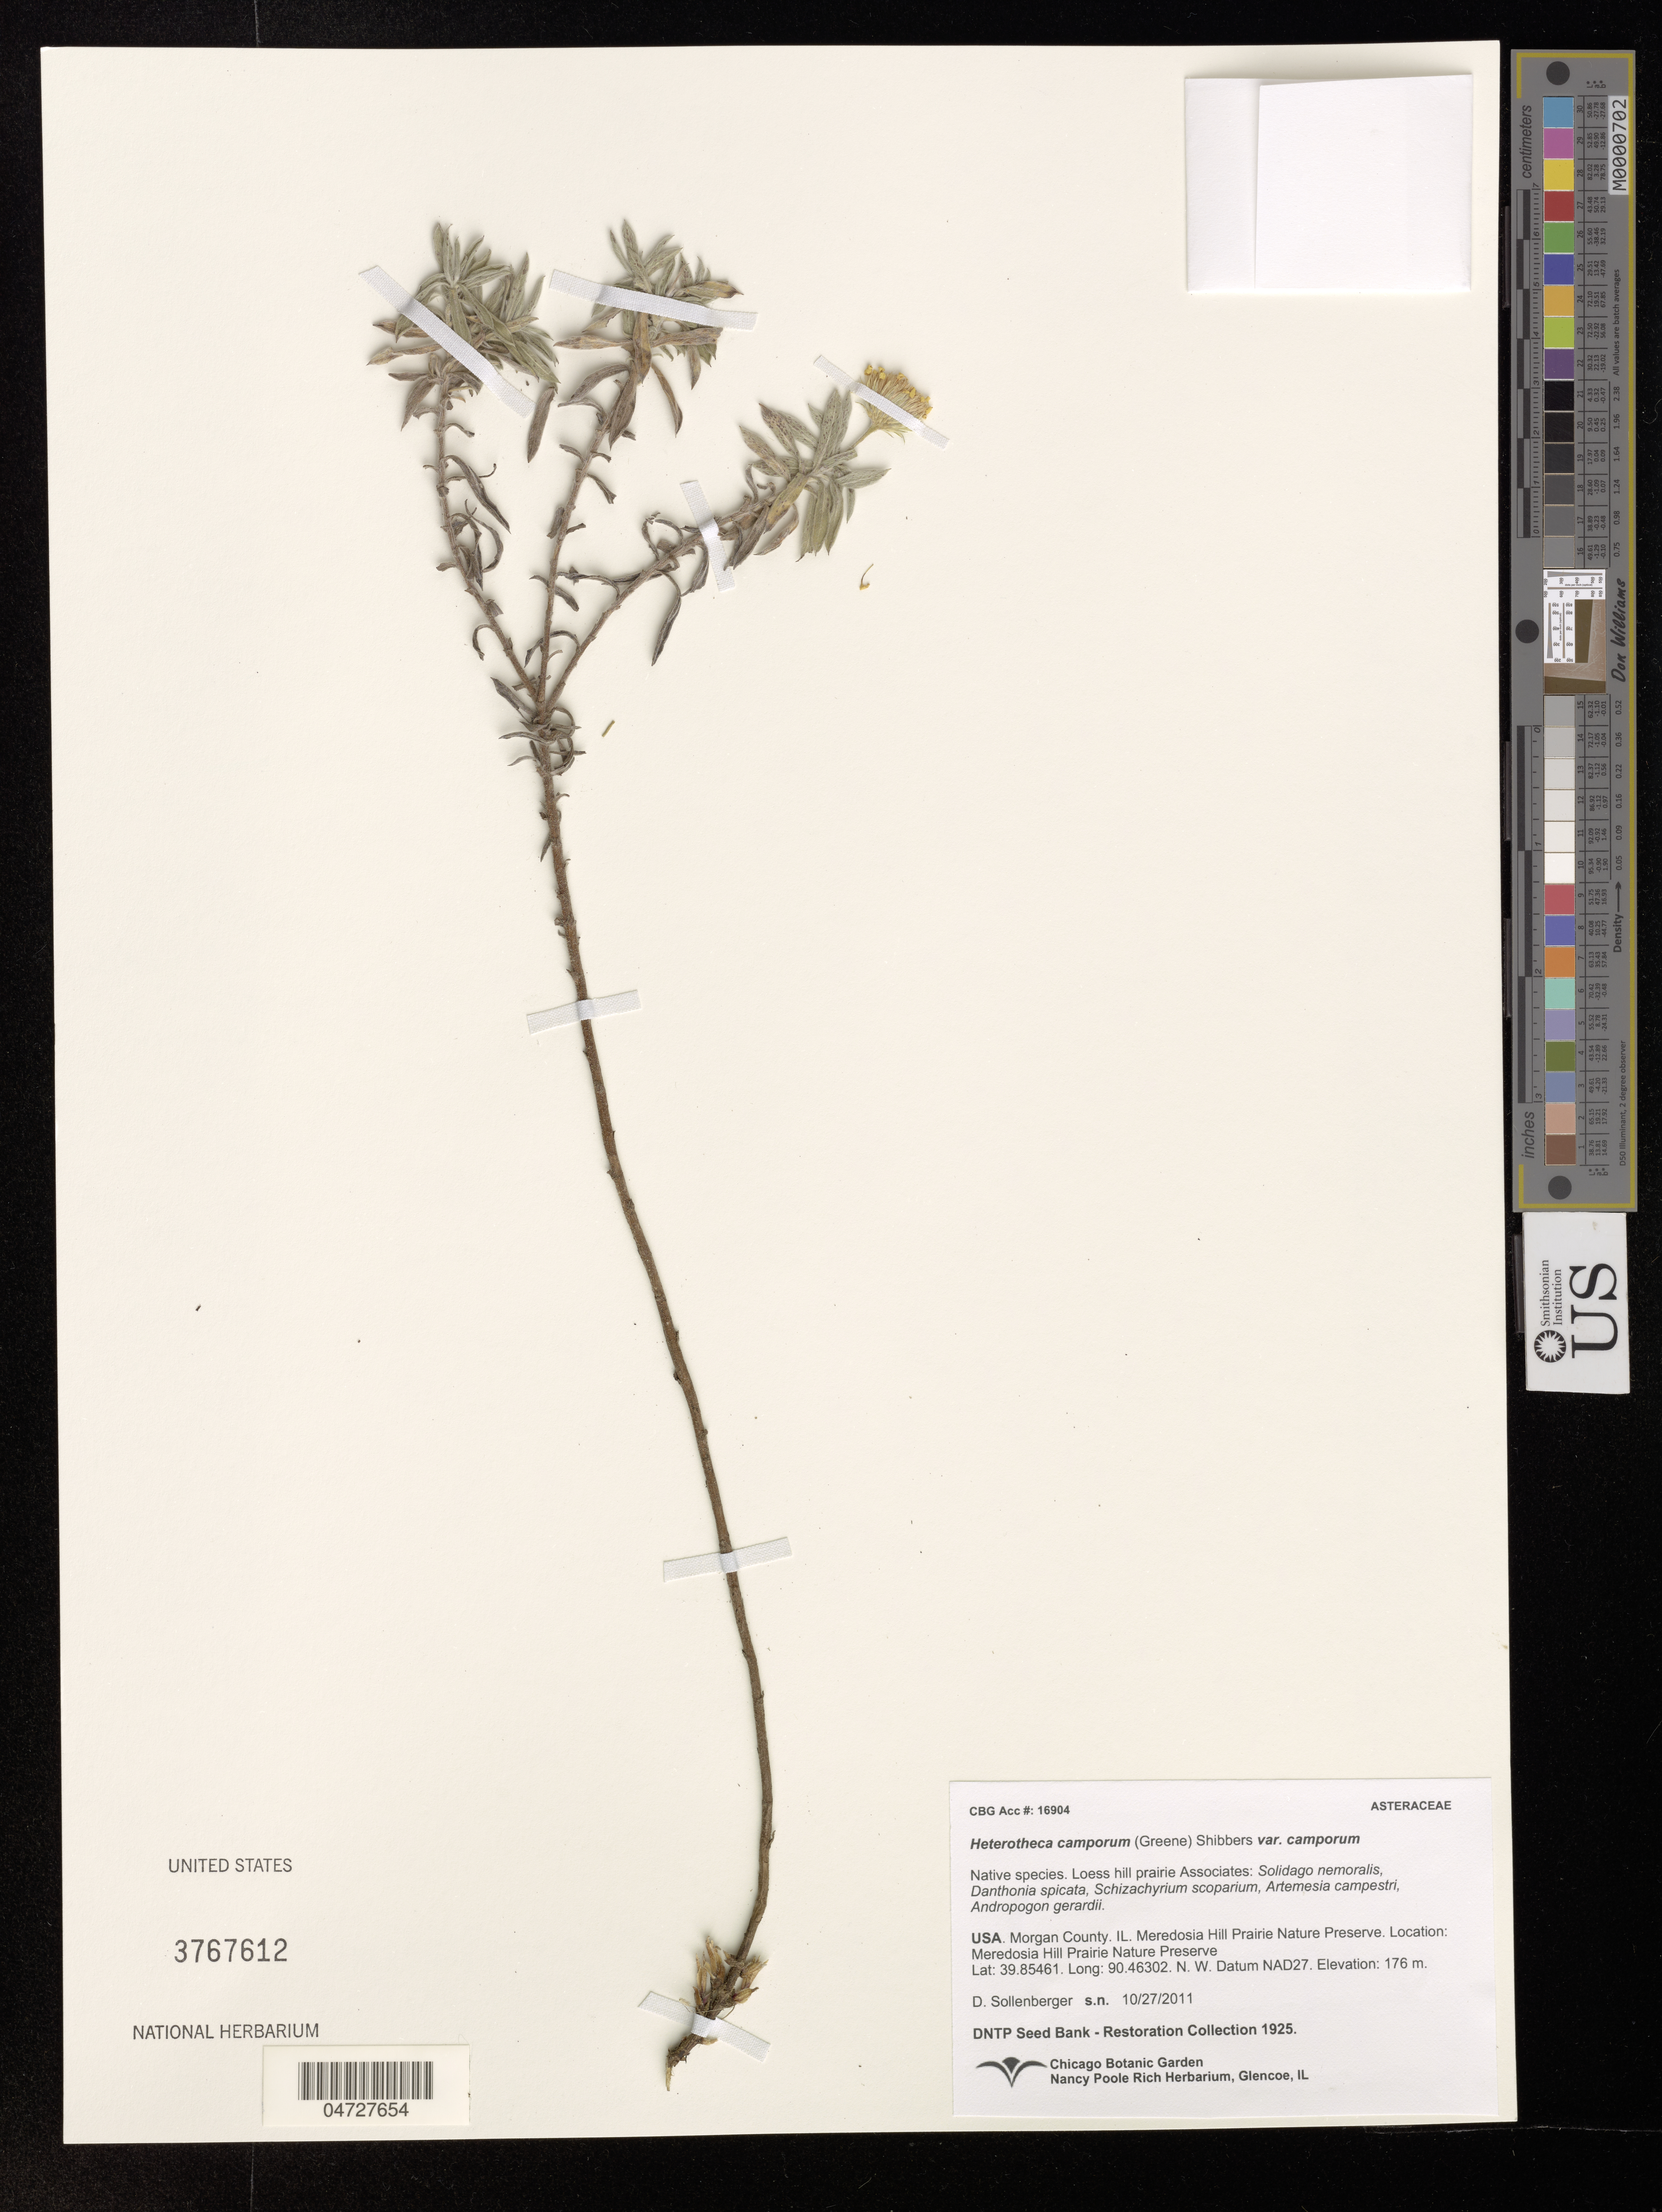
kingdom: Plantae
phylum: Tracheophyta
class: Magnoliopsida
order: Asterales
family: Asteraceae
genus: Heterotheca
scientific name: Heterotheca camporum var. camporum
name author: (Greene) Shinners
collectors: D. Sollenberger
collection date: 2011-10-27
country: United States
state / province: Illinois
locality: Morgan County. Meredosia Hill Prairie Nature Preserve.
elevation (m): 176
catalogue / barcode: US 3767612